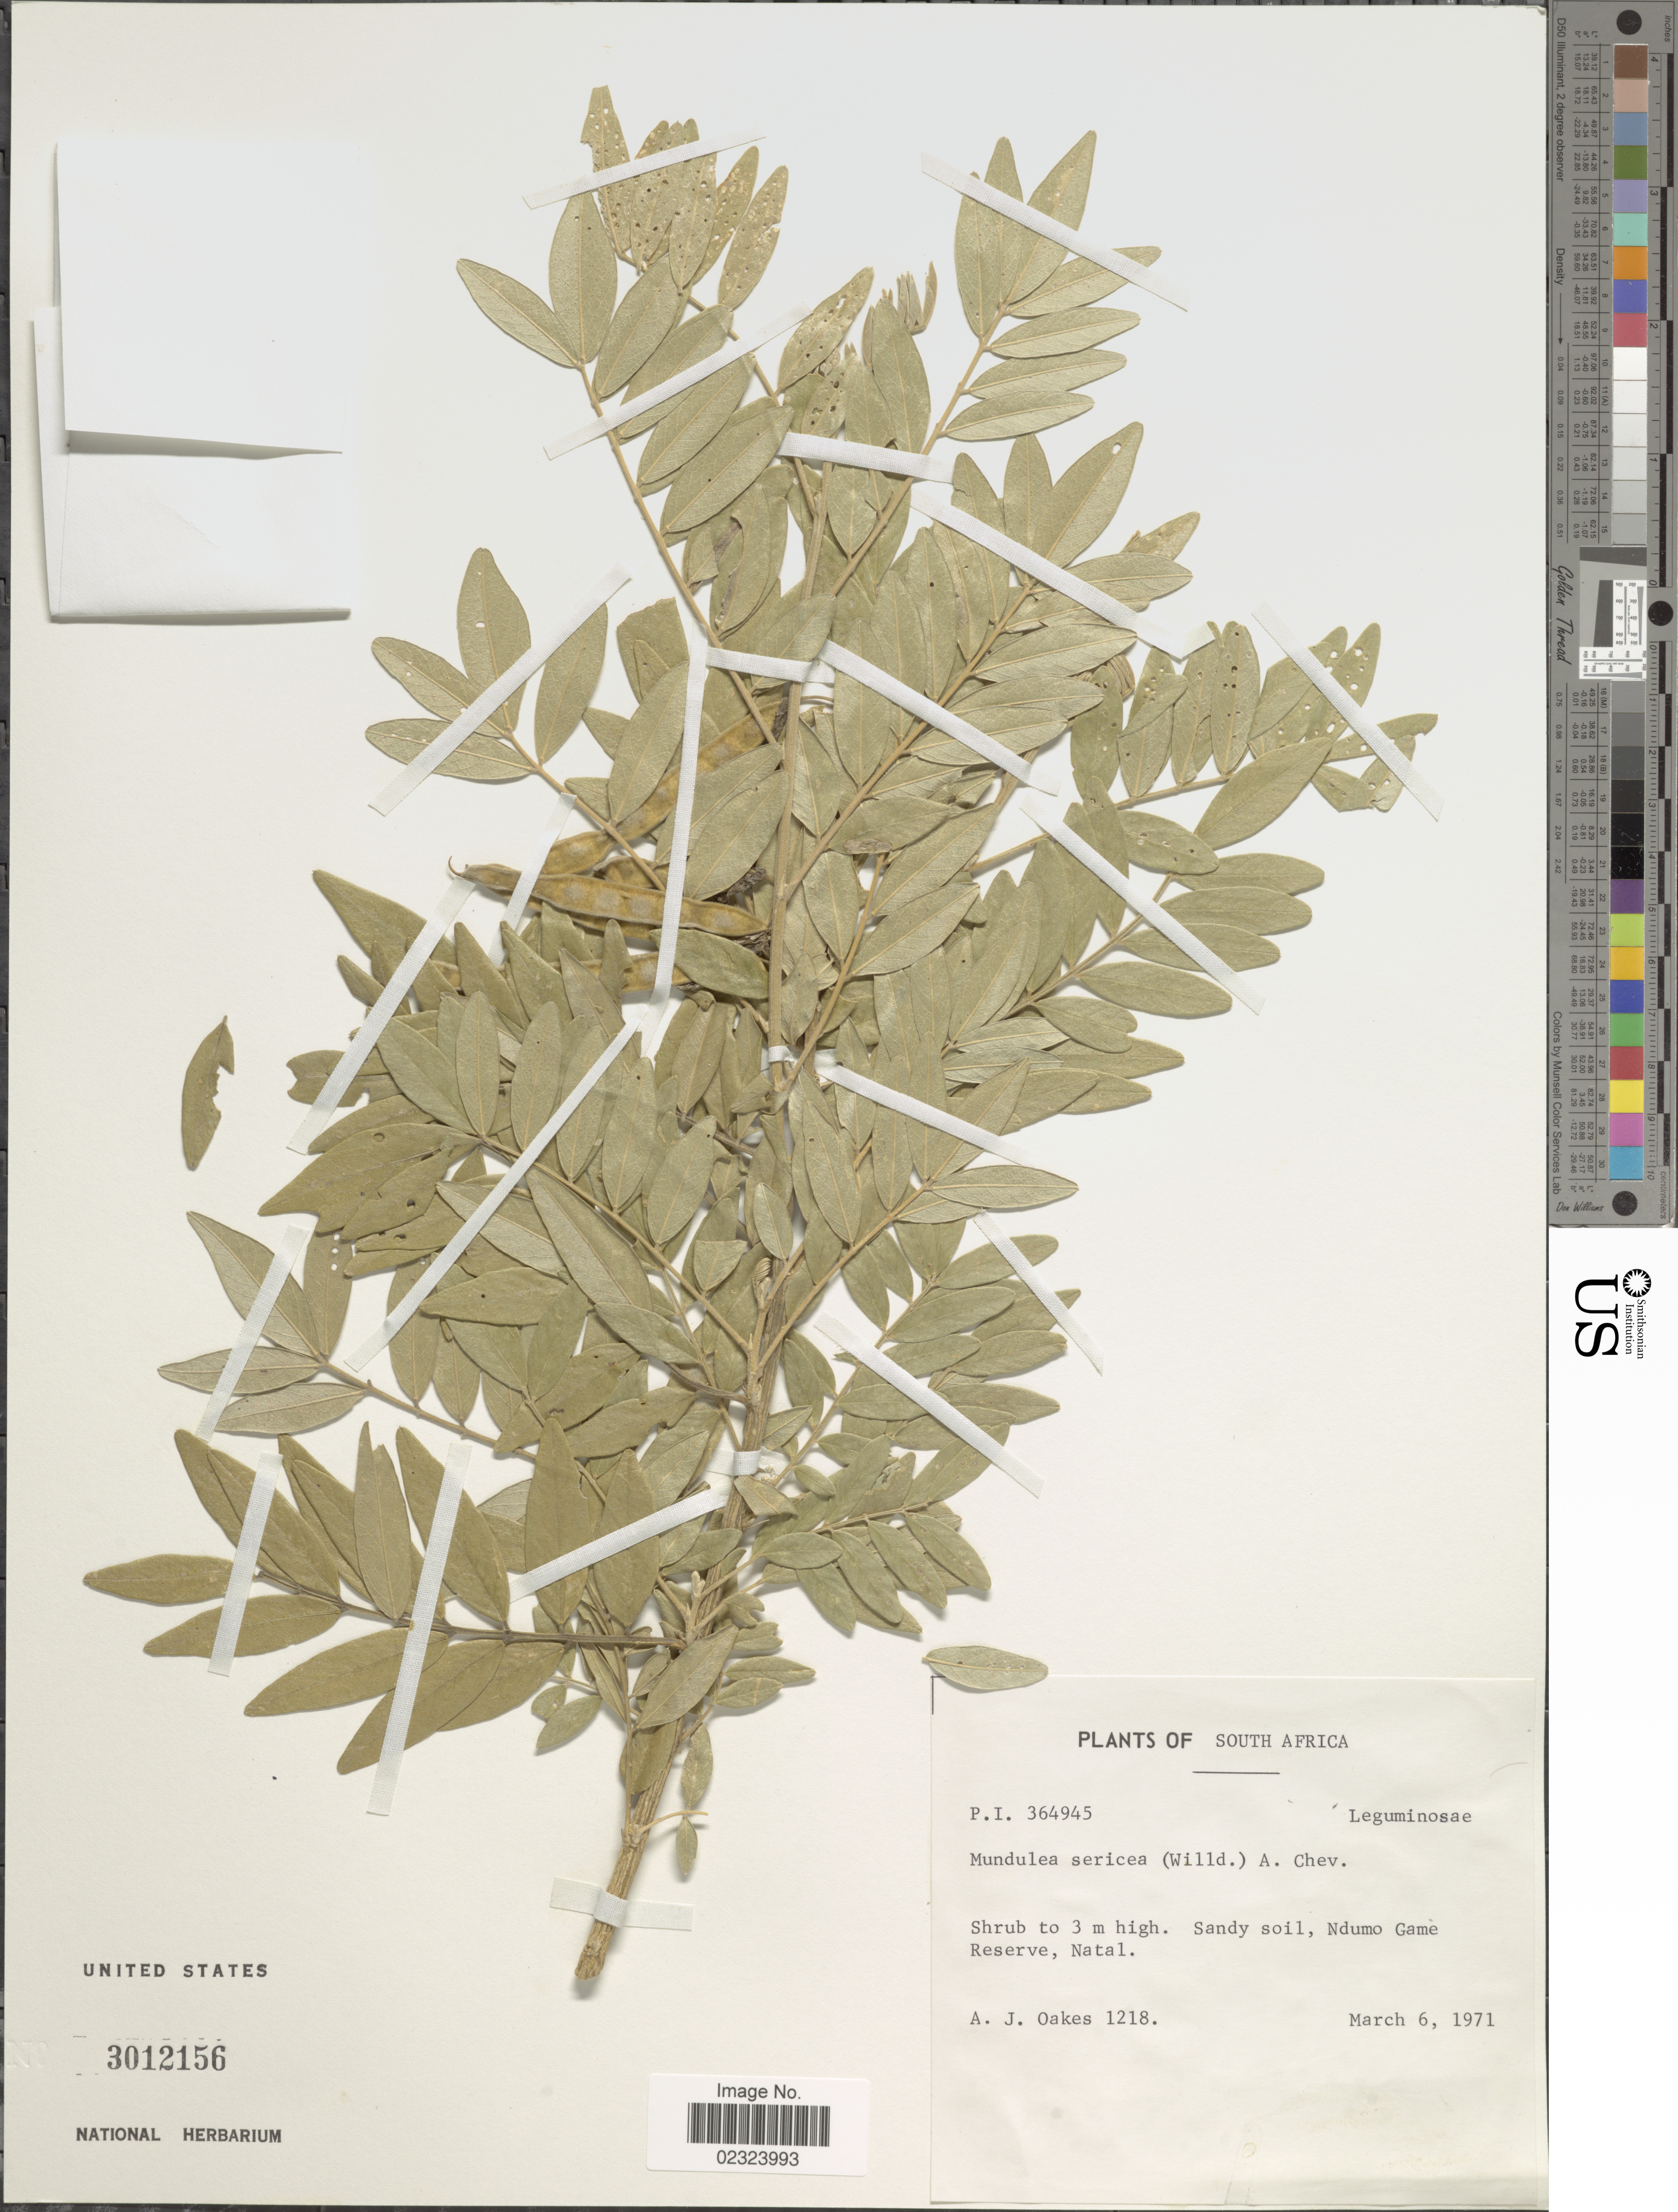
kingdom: Plantae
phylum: Tracheophyta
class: Magnoliopsida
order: Fabales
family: Fabaceae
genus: Mundulea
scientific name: Mundulea sericea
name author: (Willd.) A. Chev.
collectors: A. Oakes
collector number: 1218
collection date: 1971-03-06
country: South Africa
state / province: KwaZulu-Natal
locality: Ndumo Game Reserve, Natal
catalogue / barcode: US 3012156